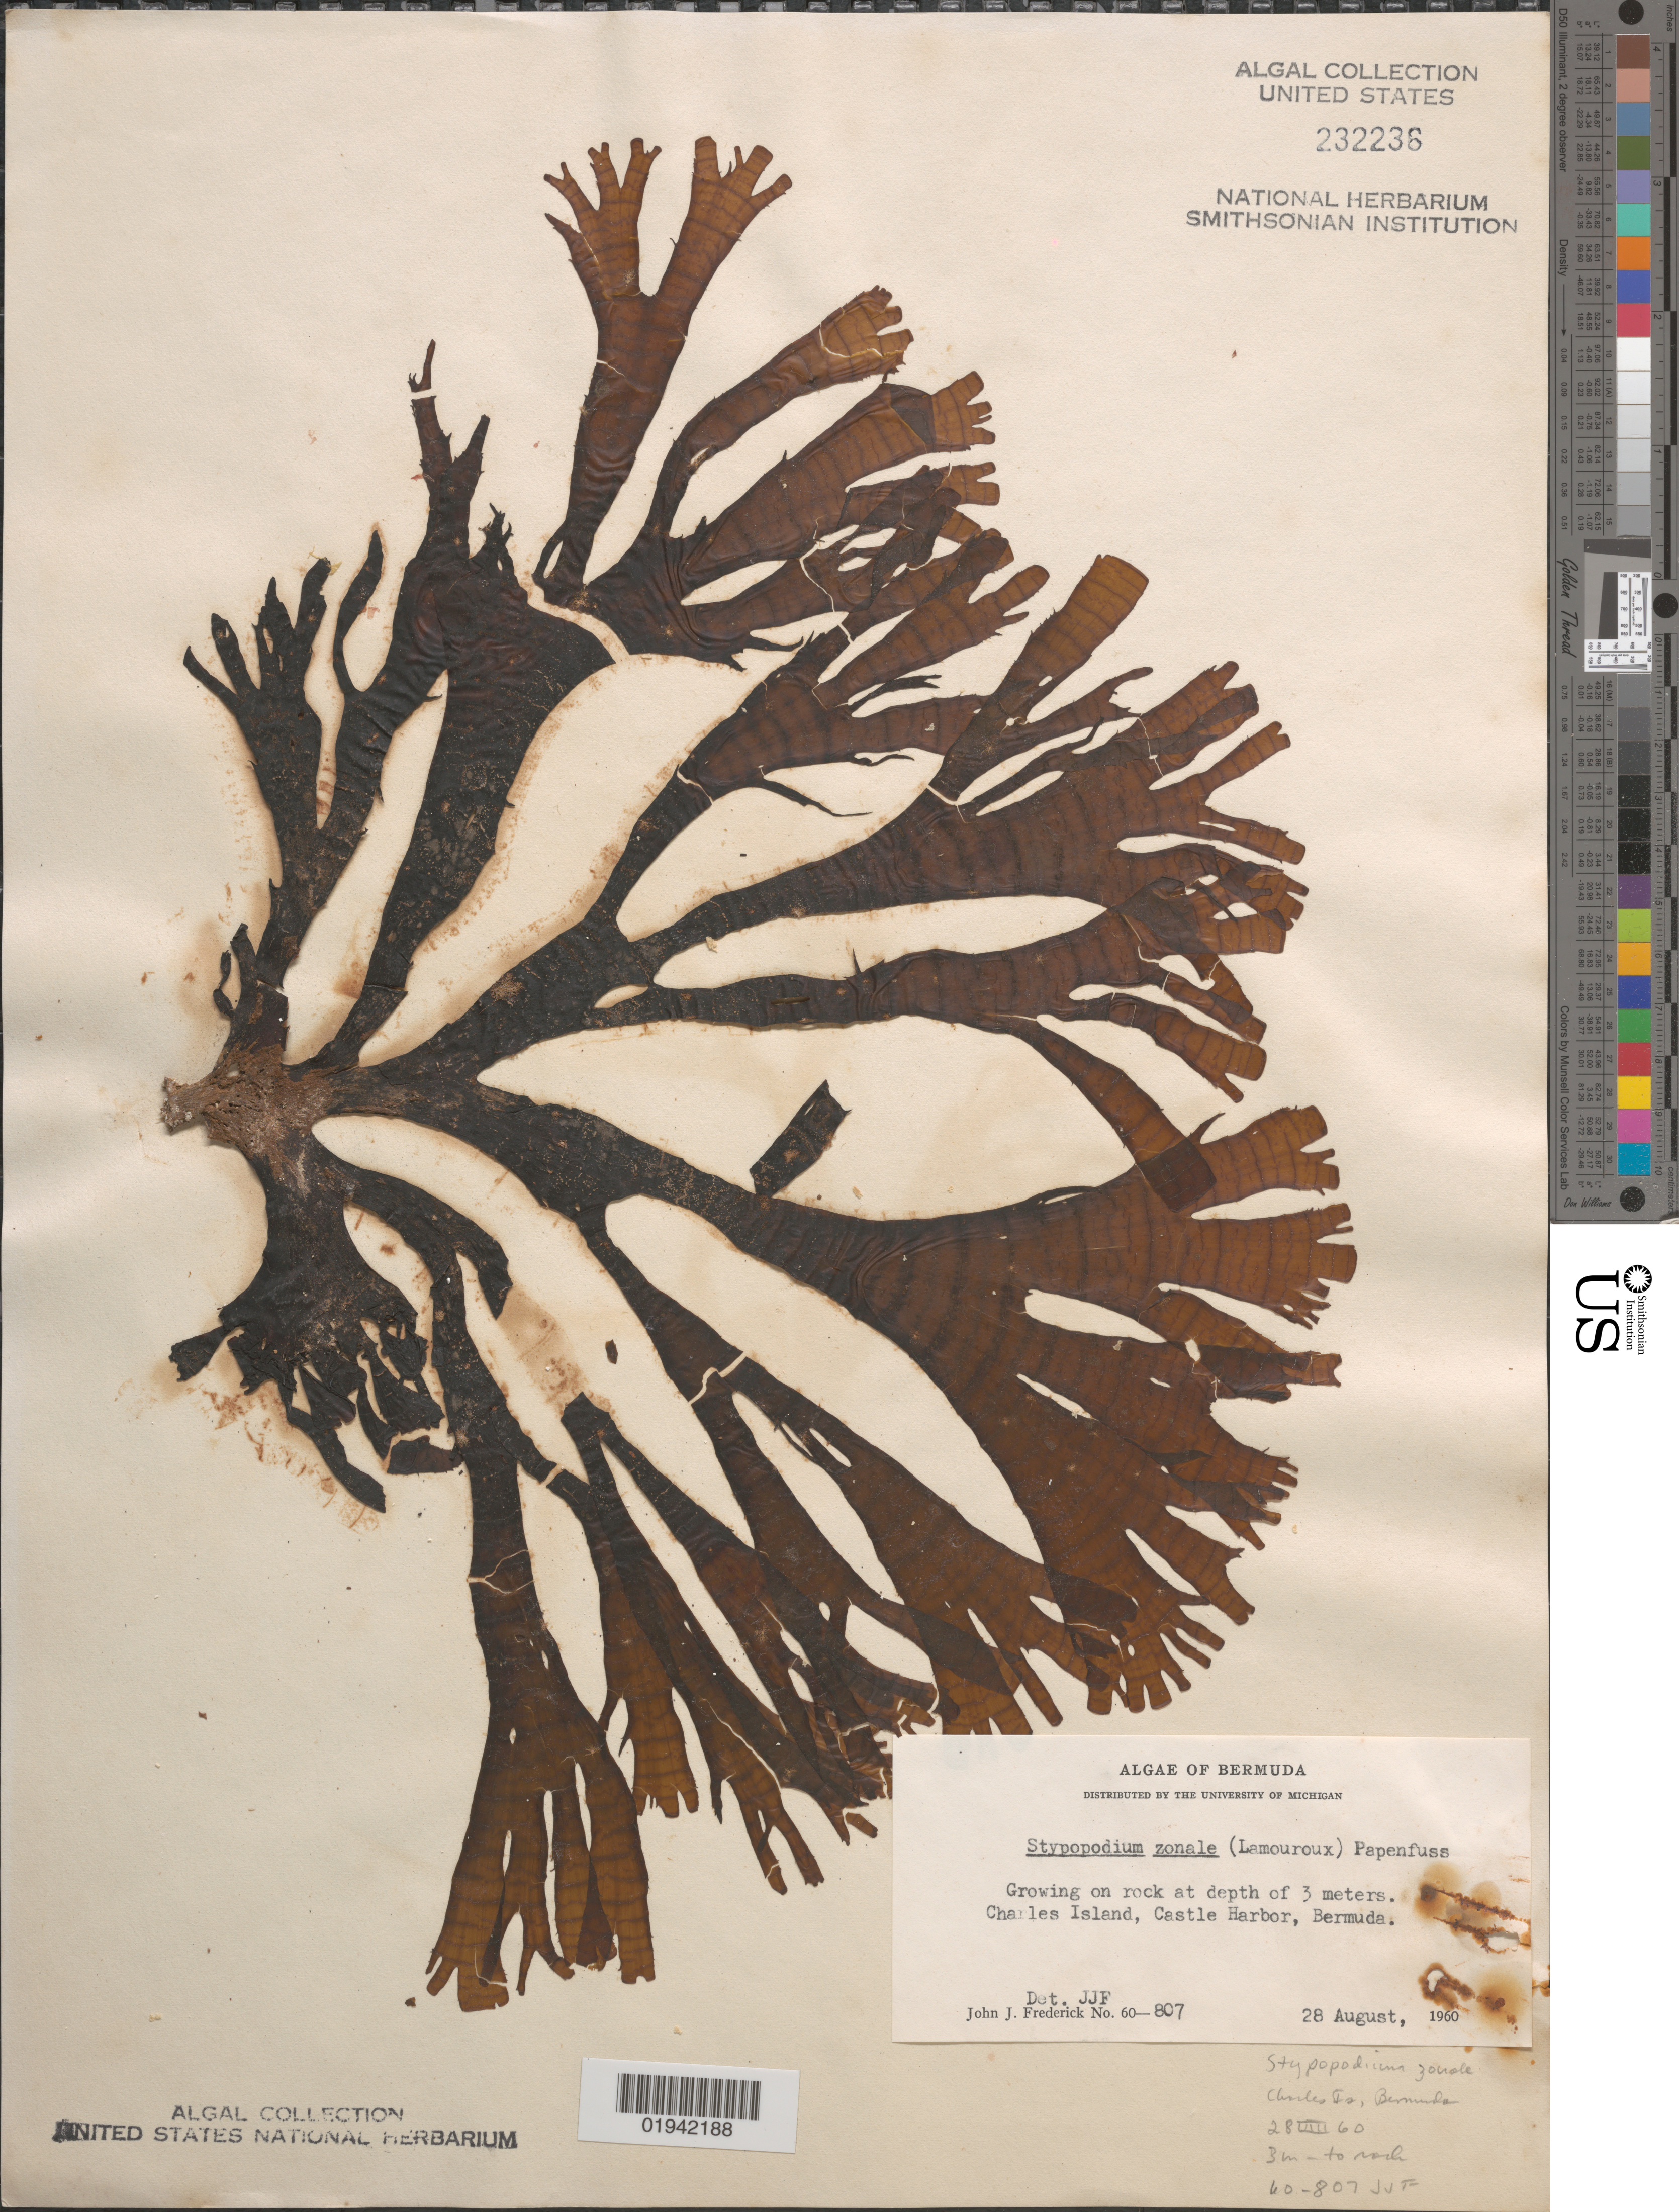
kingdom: Chromista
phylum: Ochrophyta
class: Phaeophyceae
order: Dictyotales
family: Dictyotaceae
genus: Stypopodium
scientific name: Stypopodium zonale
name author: (J.V.Lamouroux) Papenf.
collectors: J. Frederick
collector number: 60-807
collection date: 1960-08-28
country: Bermuda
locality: Charles Island, Castle Harbor.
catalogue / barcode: US 232236